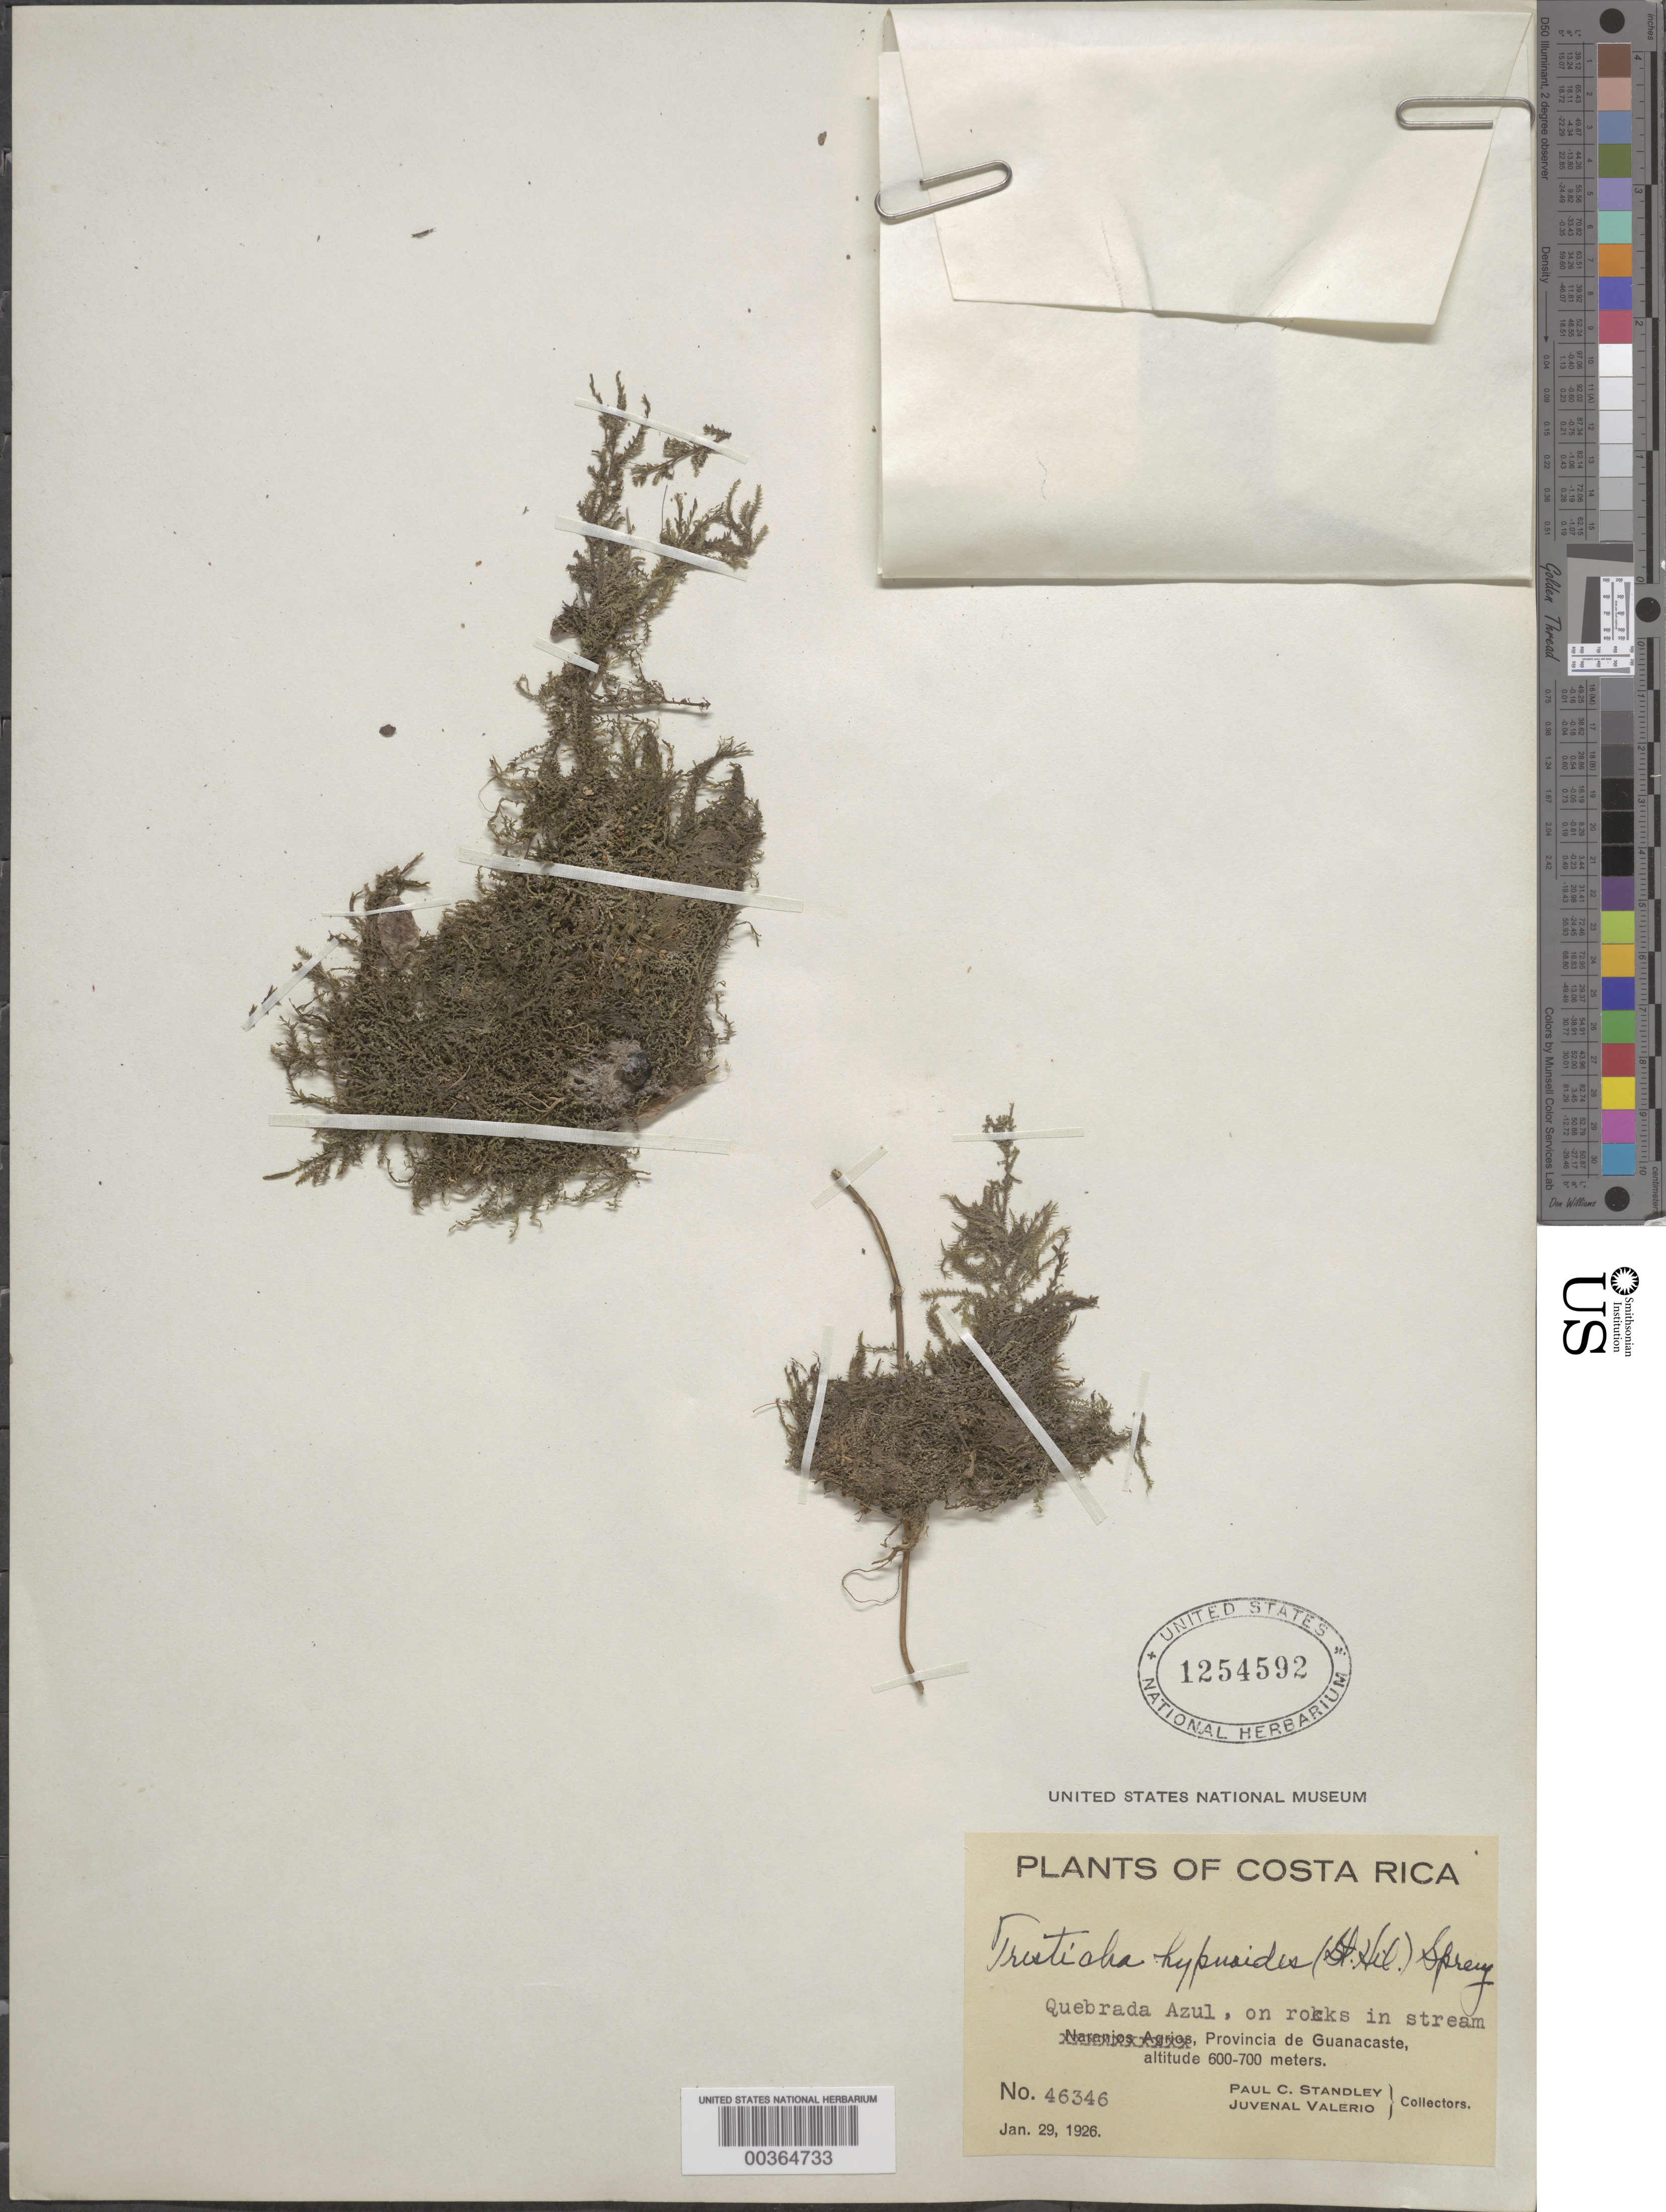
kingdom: Plantae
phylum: Tracheophyta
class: Magnoliopsida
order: Malpighiales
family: Podostemaceae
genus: Tristicha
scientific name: Tristicha trifaria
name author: (Willd.) Spreng.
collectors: P. C. Standley & J. Valerio R.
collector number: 46346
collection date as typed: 29 Jan 1926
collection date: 1926-01-29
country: Costa Rica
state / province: Guanacaste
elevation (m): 600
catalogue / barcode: US 1254592